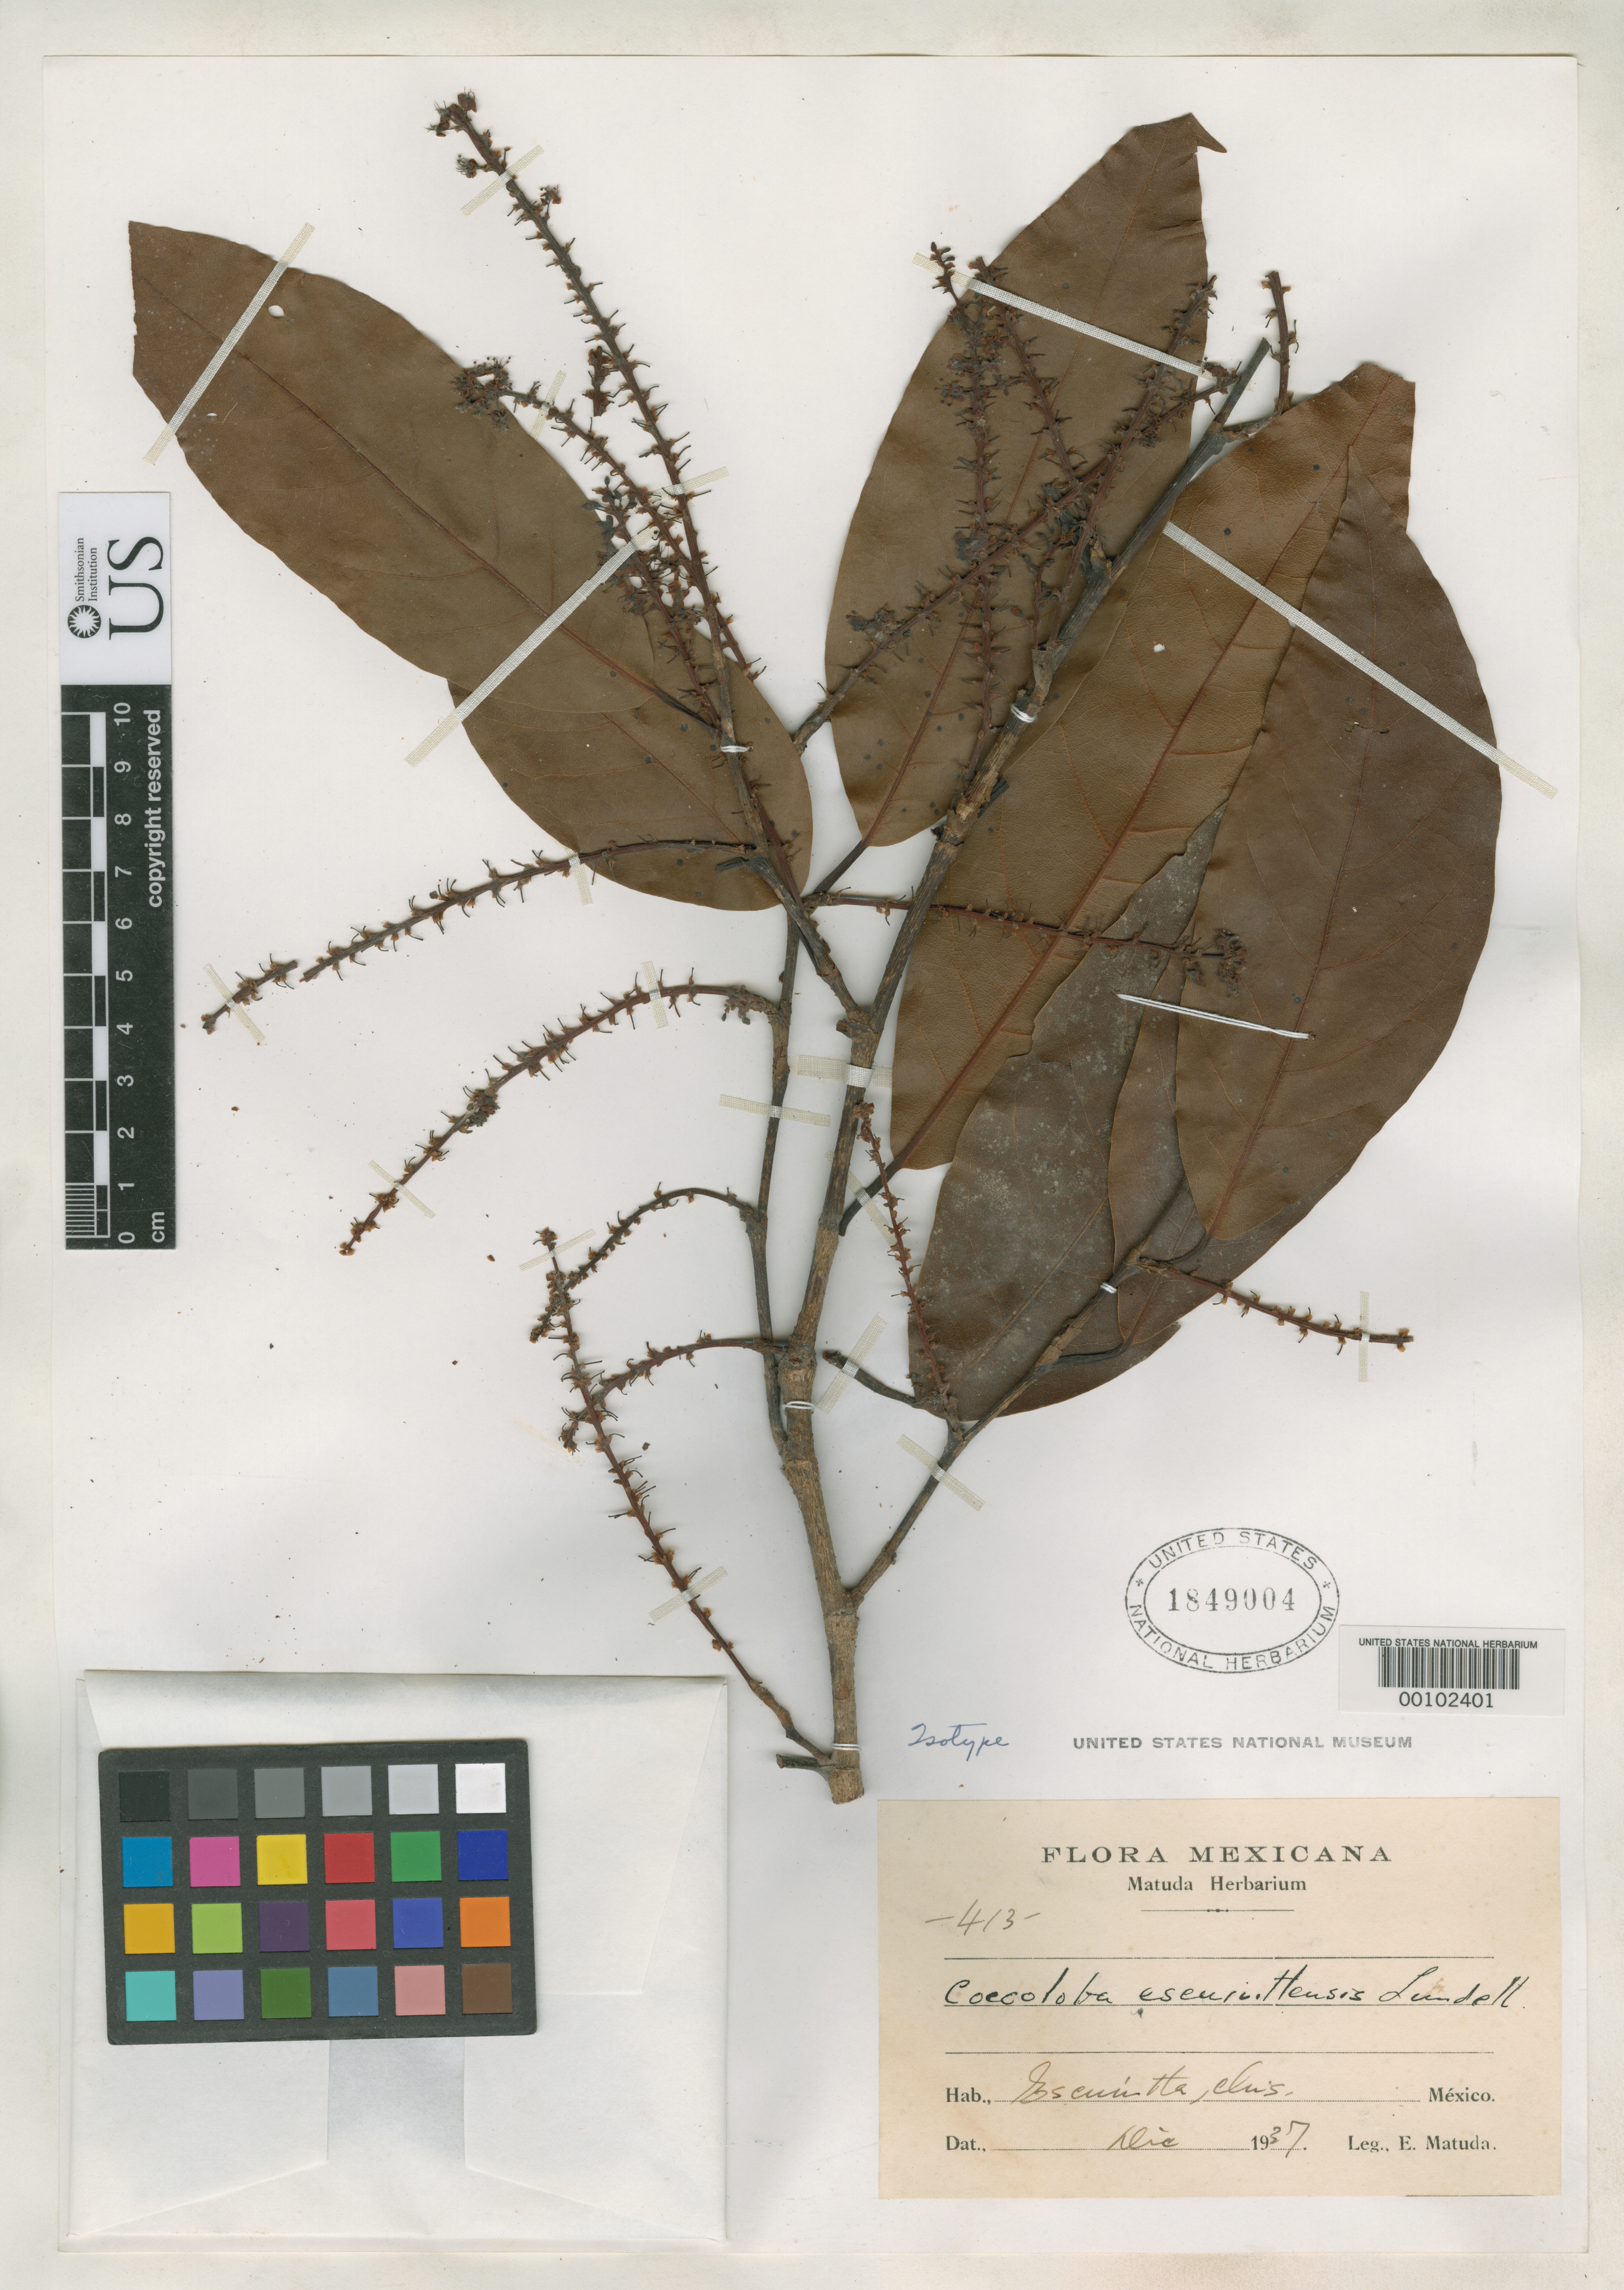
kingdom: Plantae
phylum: Tracheophyta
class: Magnoliopsida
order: Caryophyllales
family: Polygonaceae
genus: Coccoloba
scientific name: Coccoloba escuintlensis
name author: Lundell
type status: Isotype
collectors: E. Matuda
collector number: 413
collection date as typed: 02 Dec 1936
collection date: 1936-12-02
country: Mexico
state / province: Chiapas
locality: Escuintla.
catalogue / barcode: US 1849004